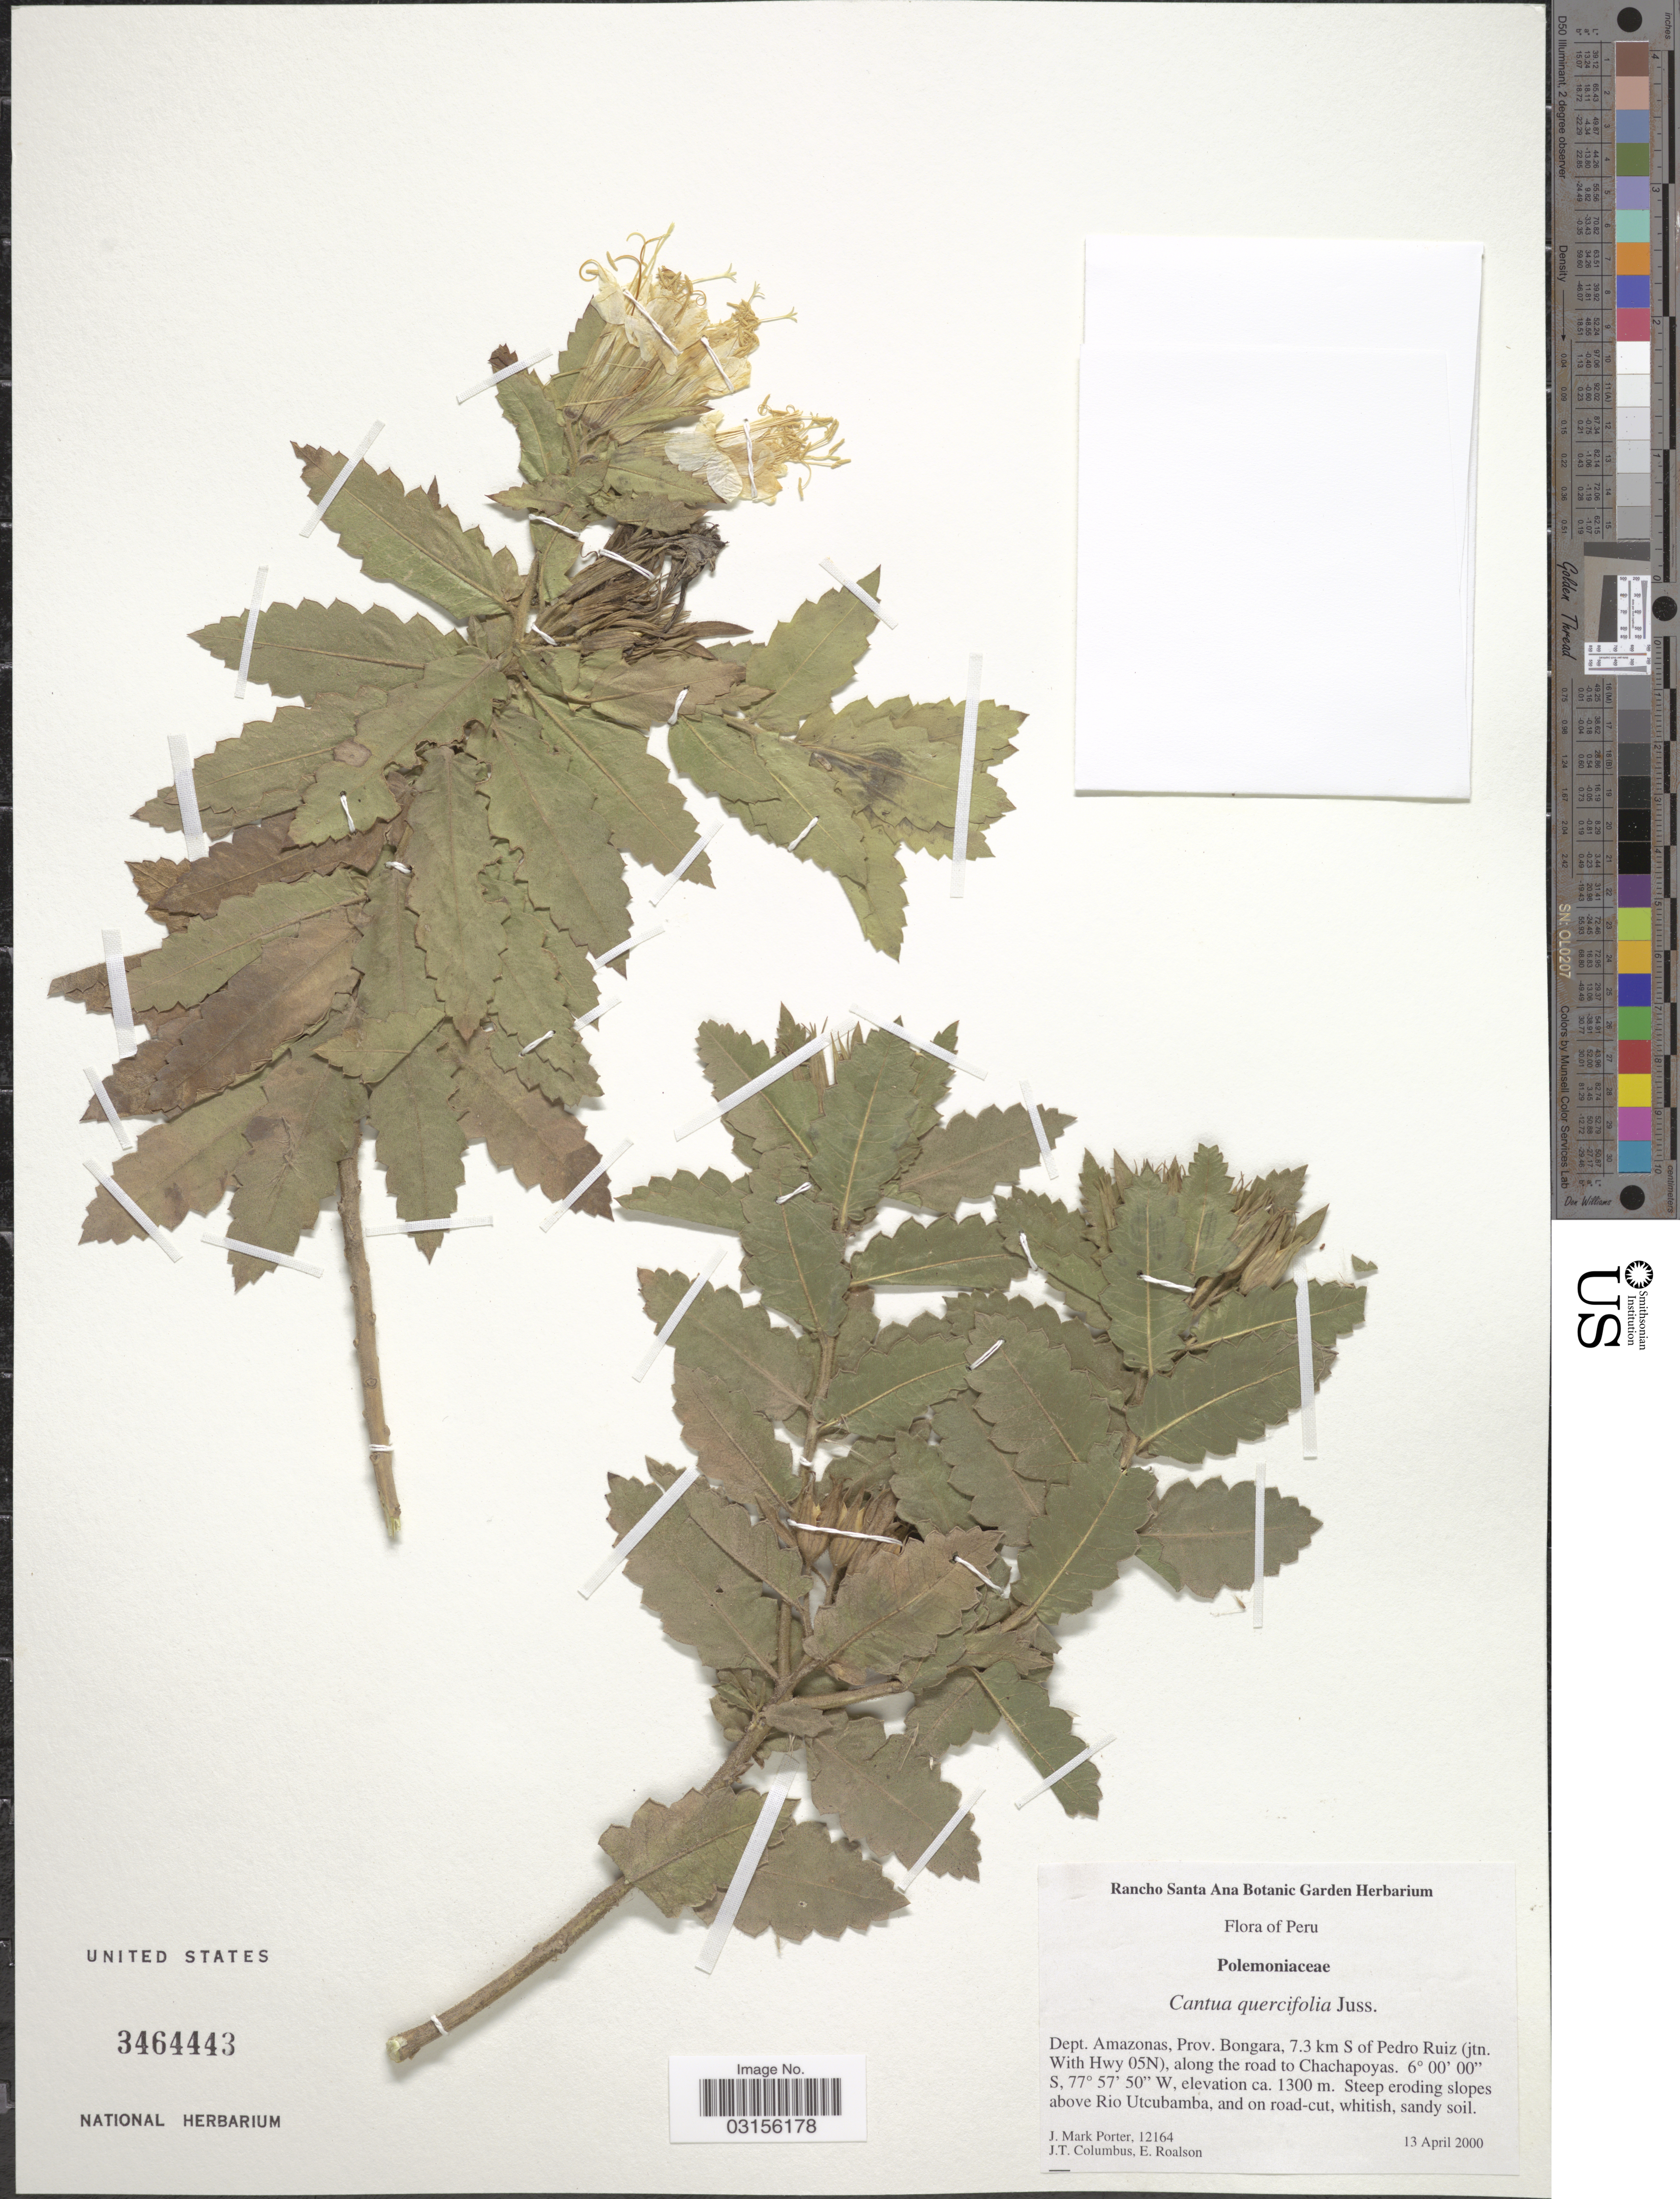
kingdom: Plantae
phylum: Tracheophyta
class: Magnoliopsida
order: Ericales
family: Polemoniaceae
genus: Cantua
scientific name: Cantua quercifolia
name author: Juss.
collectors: J. M. Porter, J. T. Columbus & E. H. Roalson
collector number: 12164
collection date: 2000-04-13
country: Peru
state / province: Amazonas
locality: Dept. Amazonas, Prov. Bongara, 7.3 km S of Pedro Ruiz (jtn. With Hwy 05N), along the road to Chachapoyas. Above Rio Utcubamba.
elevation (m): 1300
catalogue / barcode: US 3464443